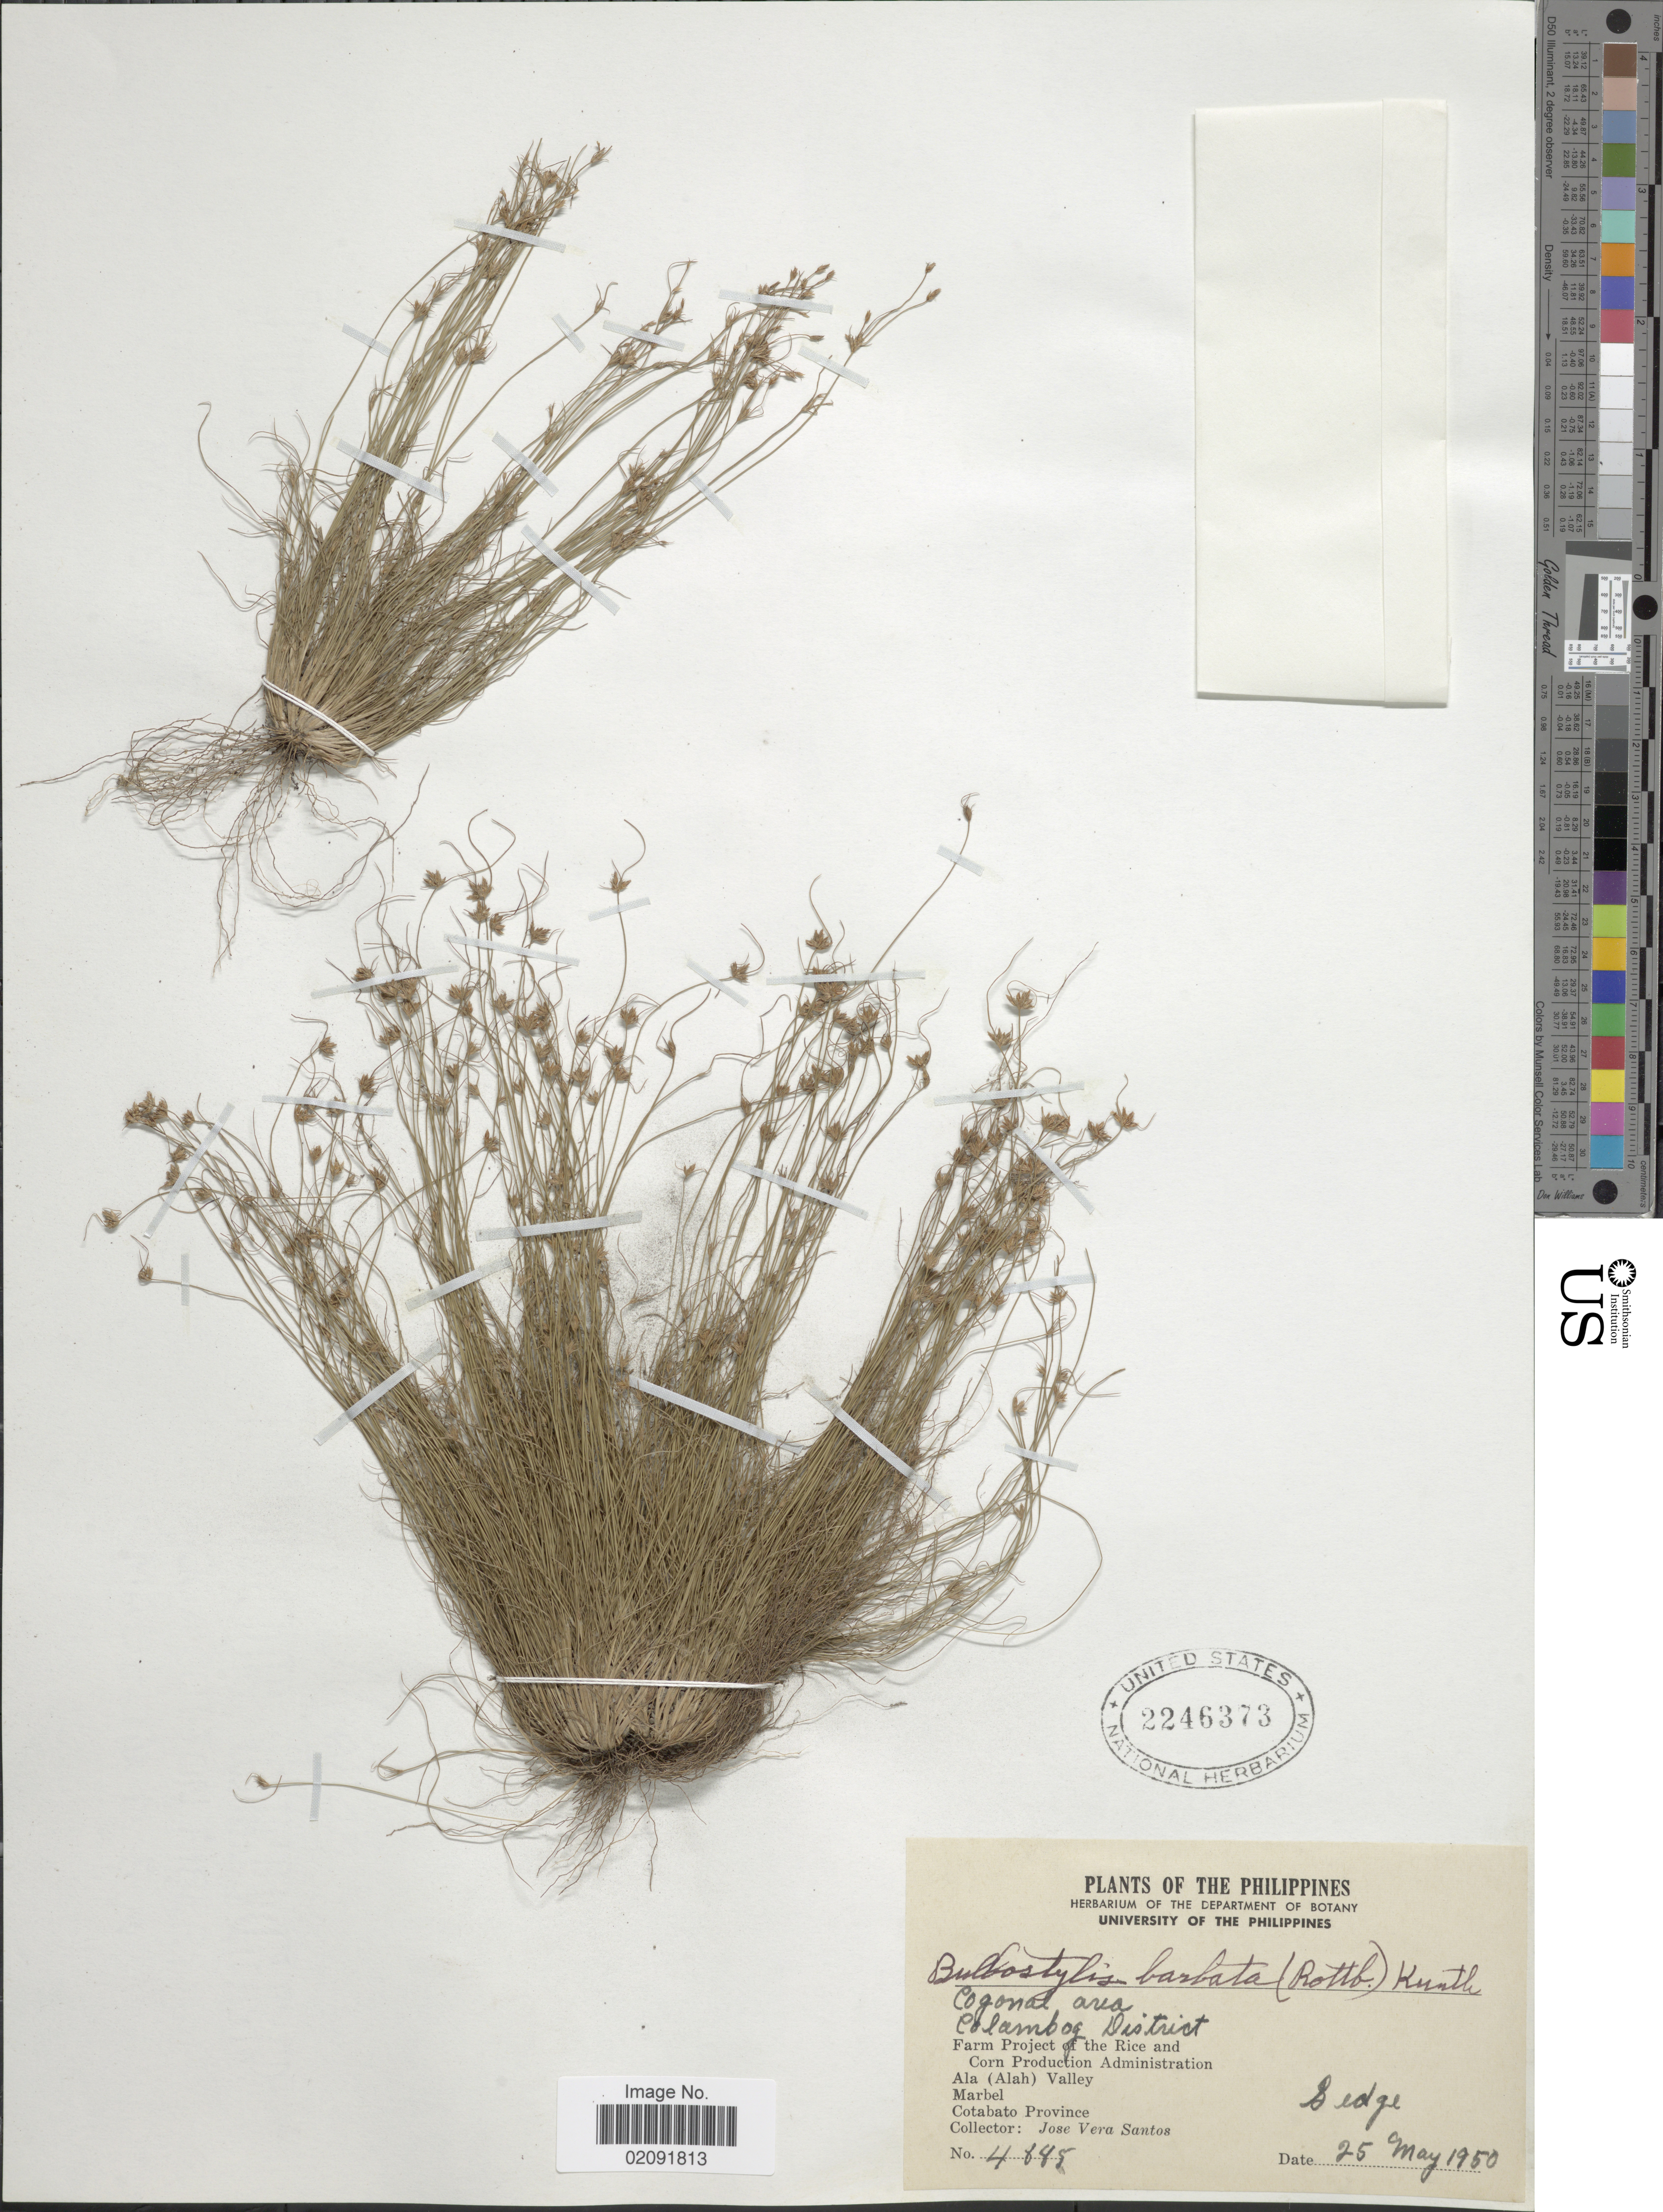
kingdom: Plantae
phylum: Tracheophyta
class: Liliopsida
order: Poales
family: Cyperaceae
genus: Bulbostylis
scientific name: Bulbostylis barbata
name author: (Rottb.) C.B. Clarke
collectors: J. Santos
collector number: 4645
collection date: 1950-05-25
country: Philippines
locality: Cogond area, Colambog District, Farm Project of the Rice and Corn Production Administration, Ala (Alah) Valley, Marbel, Cotabato Province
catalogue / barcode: US 2246373